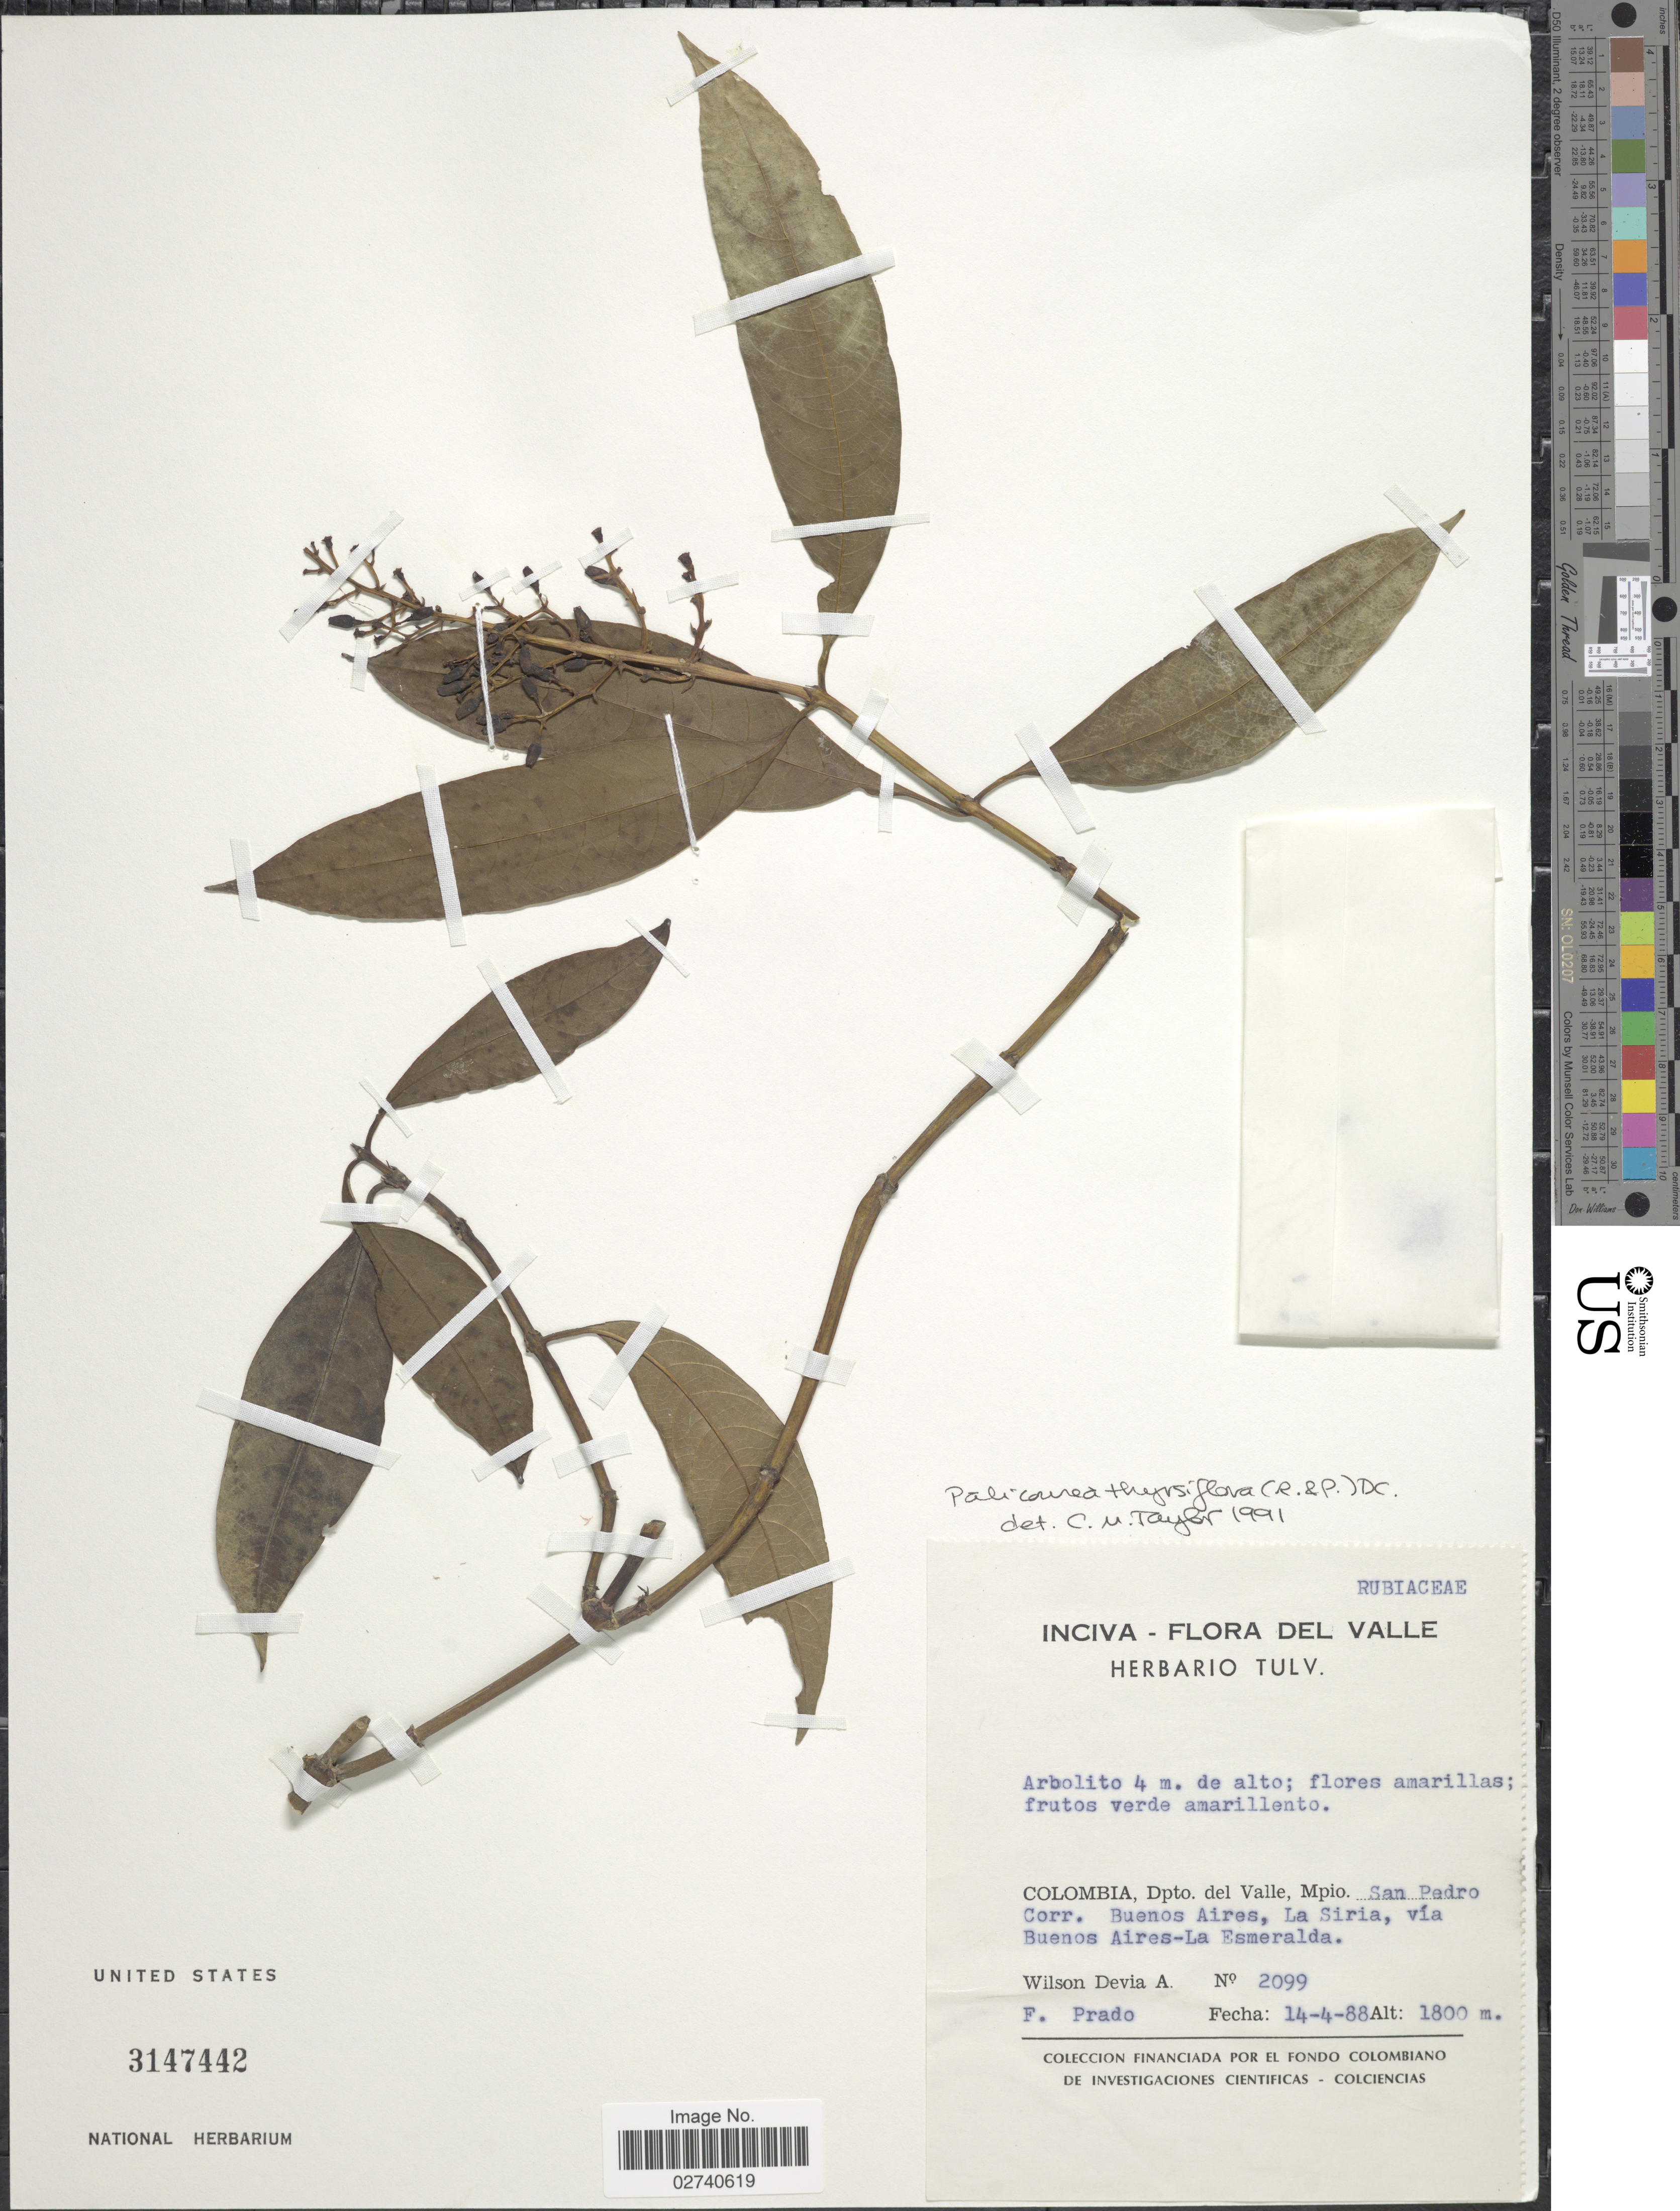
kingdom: Plantae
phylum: Tracheophyta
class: Magnoliopsida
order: Gentianales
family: Rubiaceae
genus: Palicourea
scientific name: Palicourea thyrsiflora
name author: (Ruiz & Pav.) DC.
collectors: W. Devia A. & F. Prado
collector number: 2099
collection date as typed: Transcribed d/m/y: 14/4/88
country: Colombia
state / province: Valle del Cauca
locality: Dpto. del Valle, Mpio. San Pedro Corr. Buenos Aires, La Siria, via Buenos Aires-La Esmeralda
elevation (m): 1800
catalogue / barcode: US 3147442